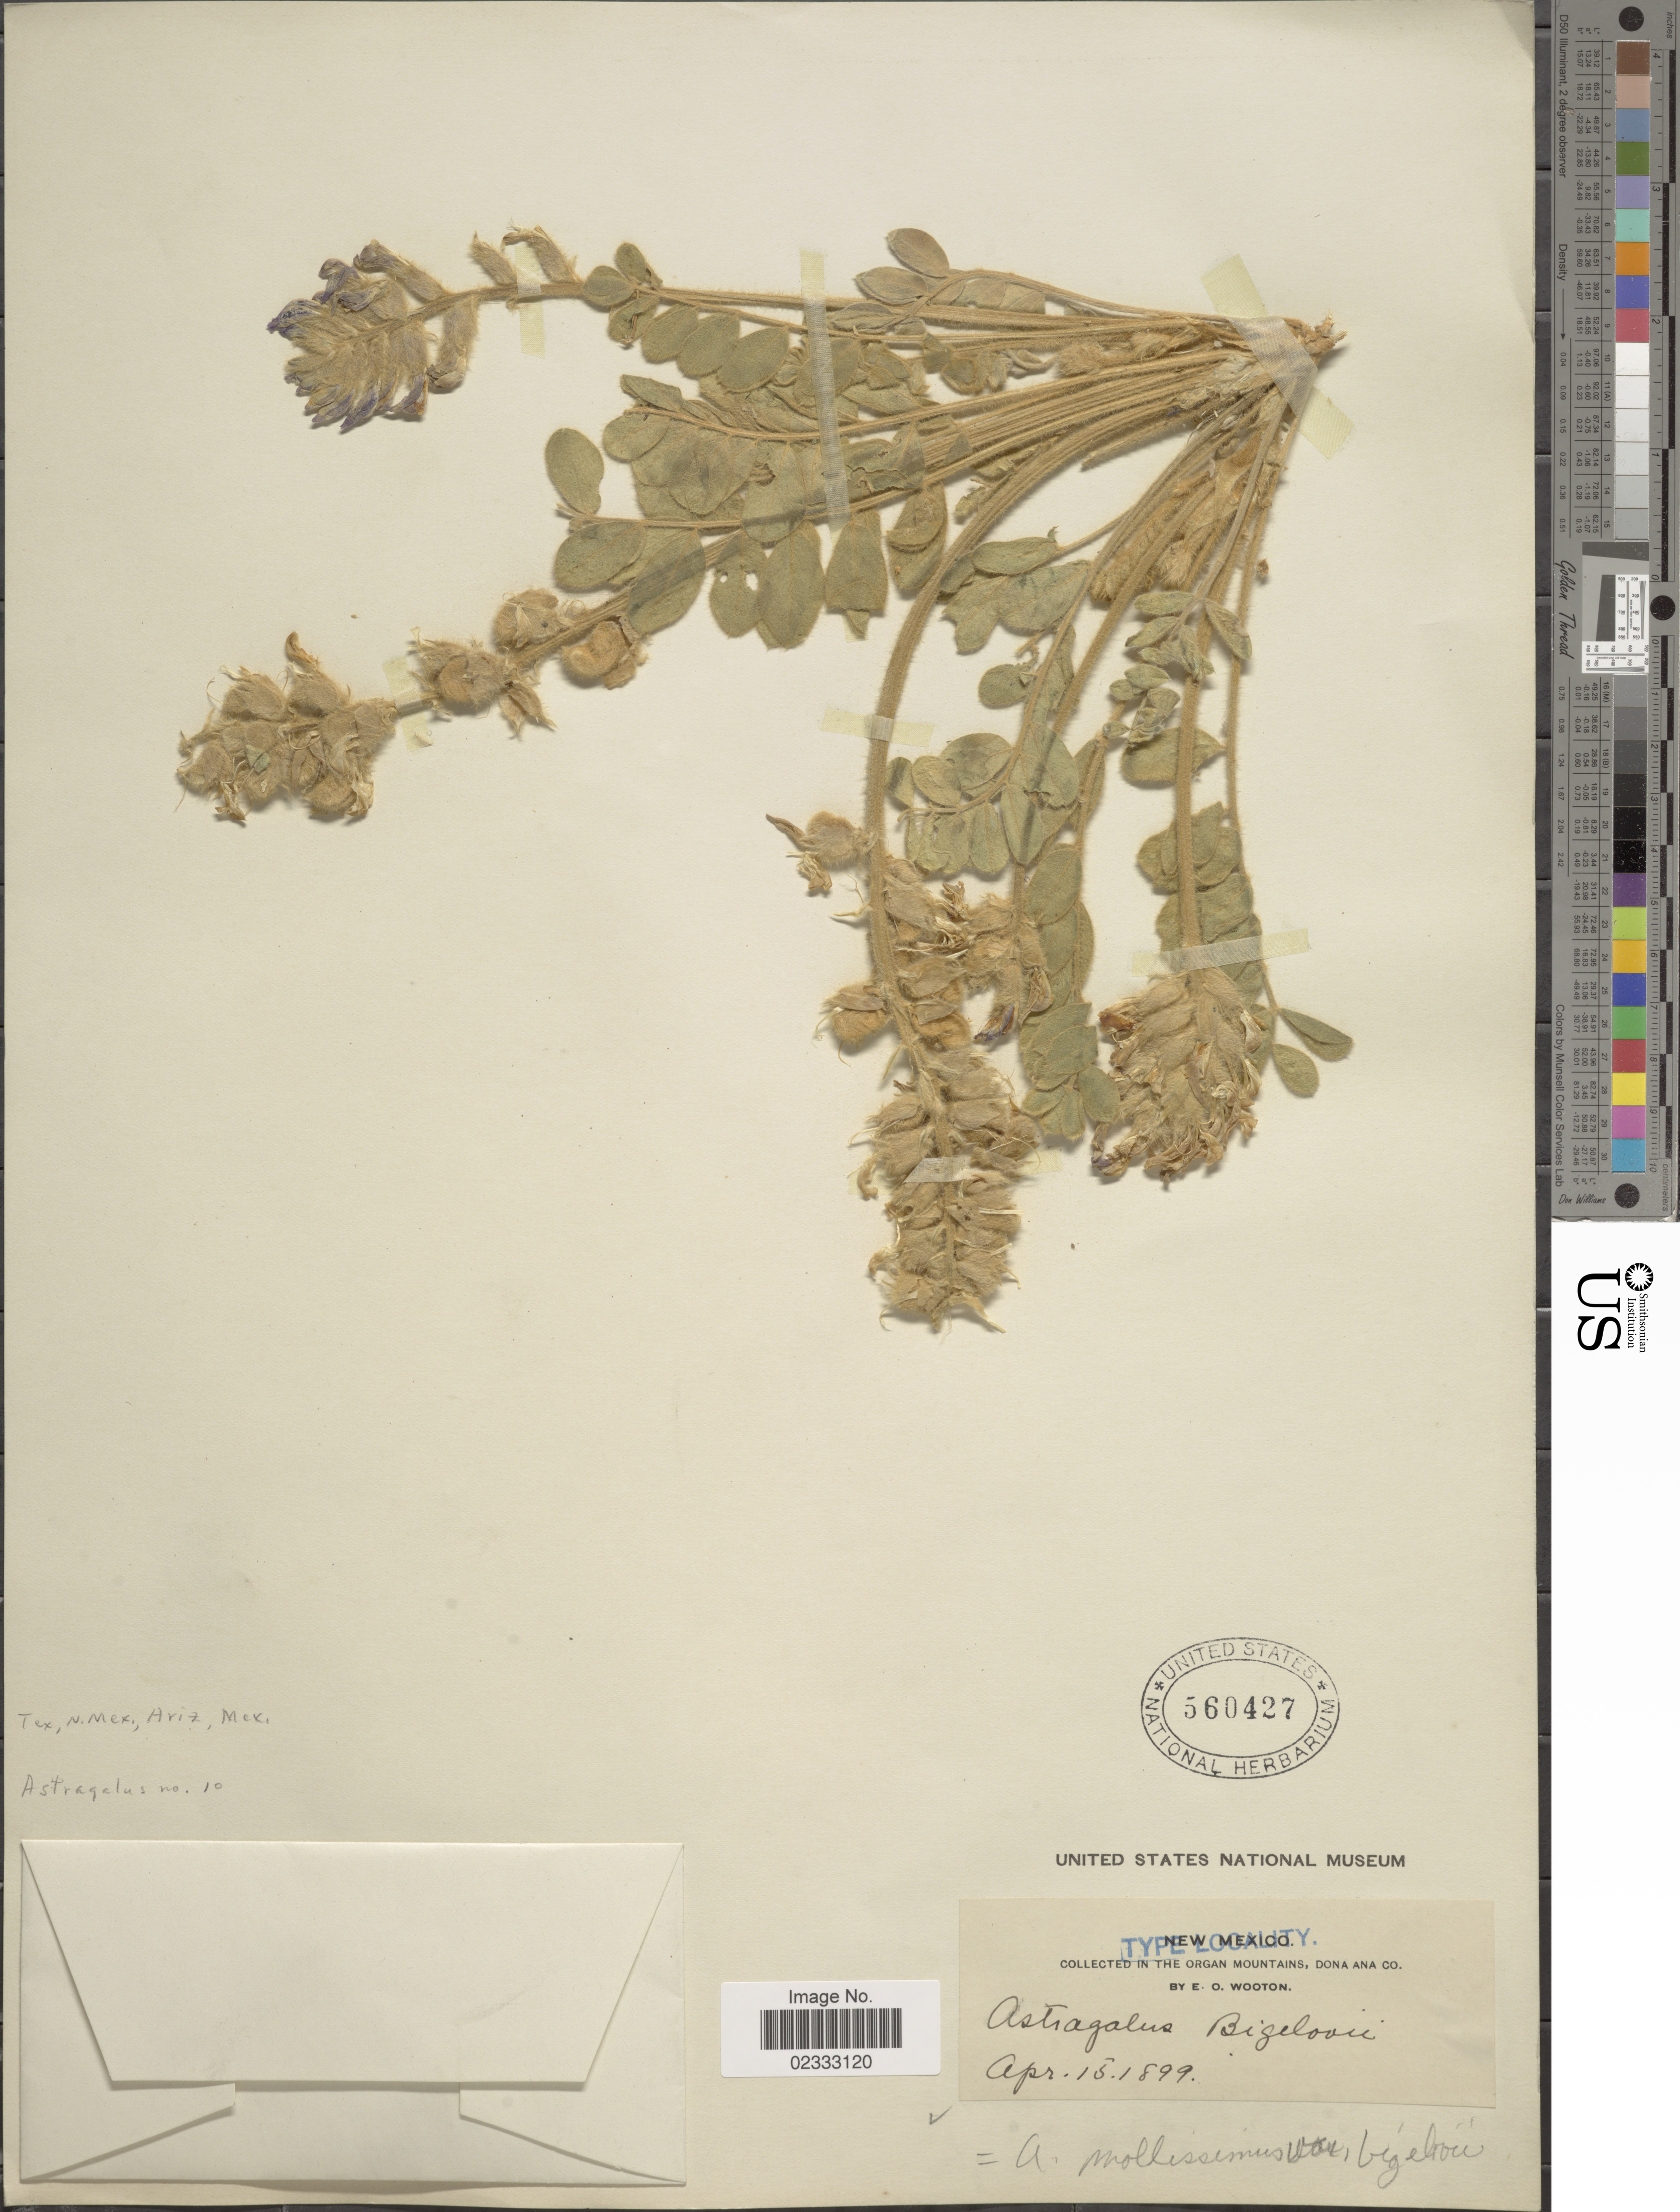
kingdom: Plantae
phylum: Tracheophyta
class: Magnoliopsida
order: Fabales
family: Fabaceae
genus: Astragalus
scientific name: Astragalus mollissimus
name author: Torr.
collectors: E. O. Wooton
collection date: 1899-04-15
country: United States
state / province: New Mexico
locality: New Mexico, In the Organ Mountains, Dona Ana Co.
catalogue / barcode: US 560427